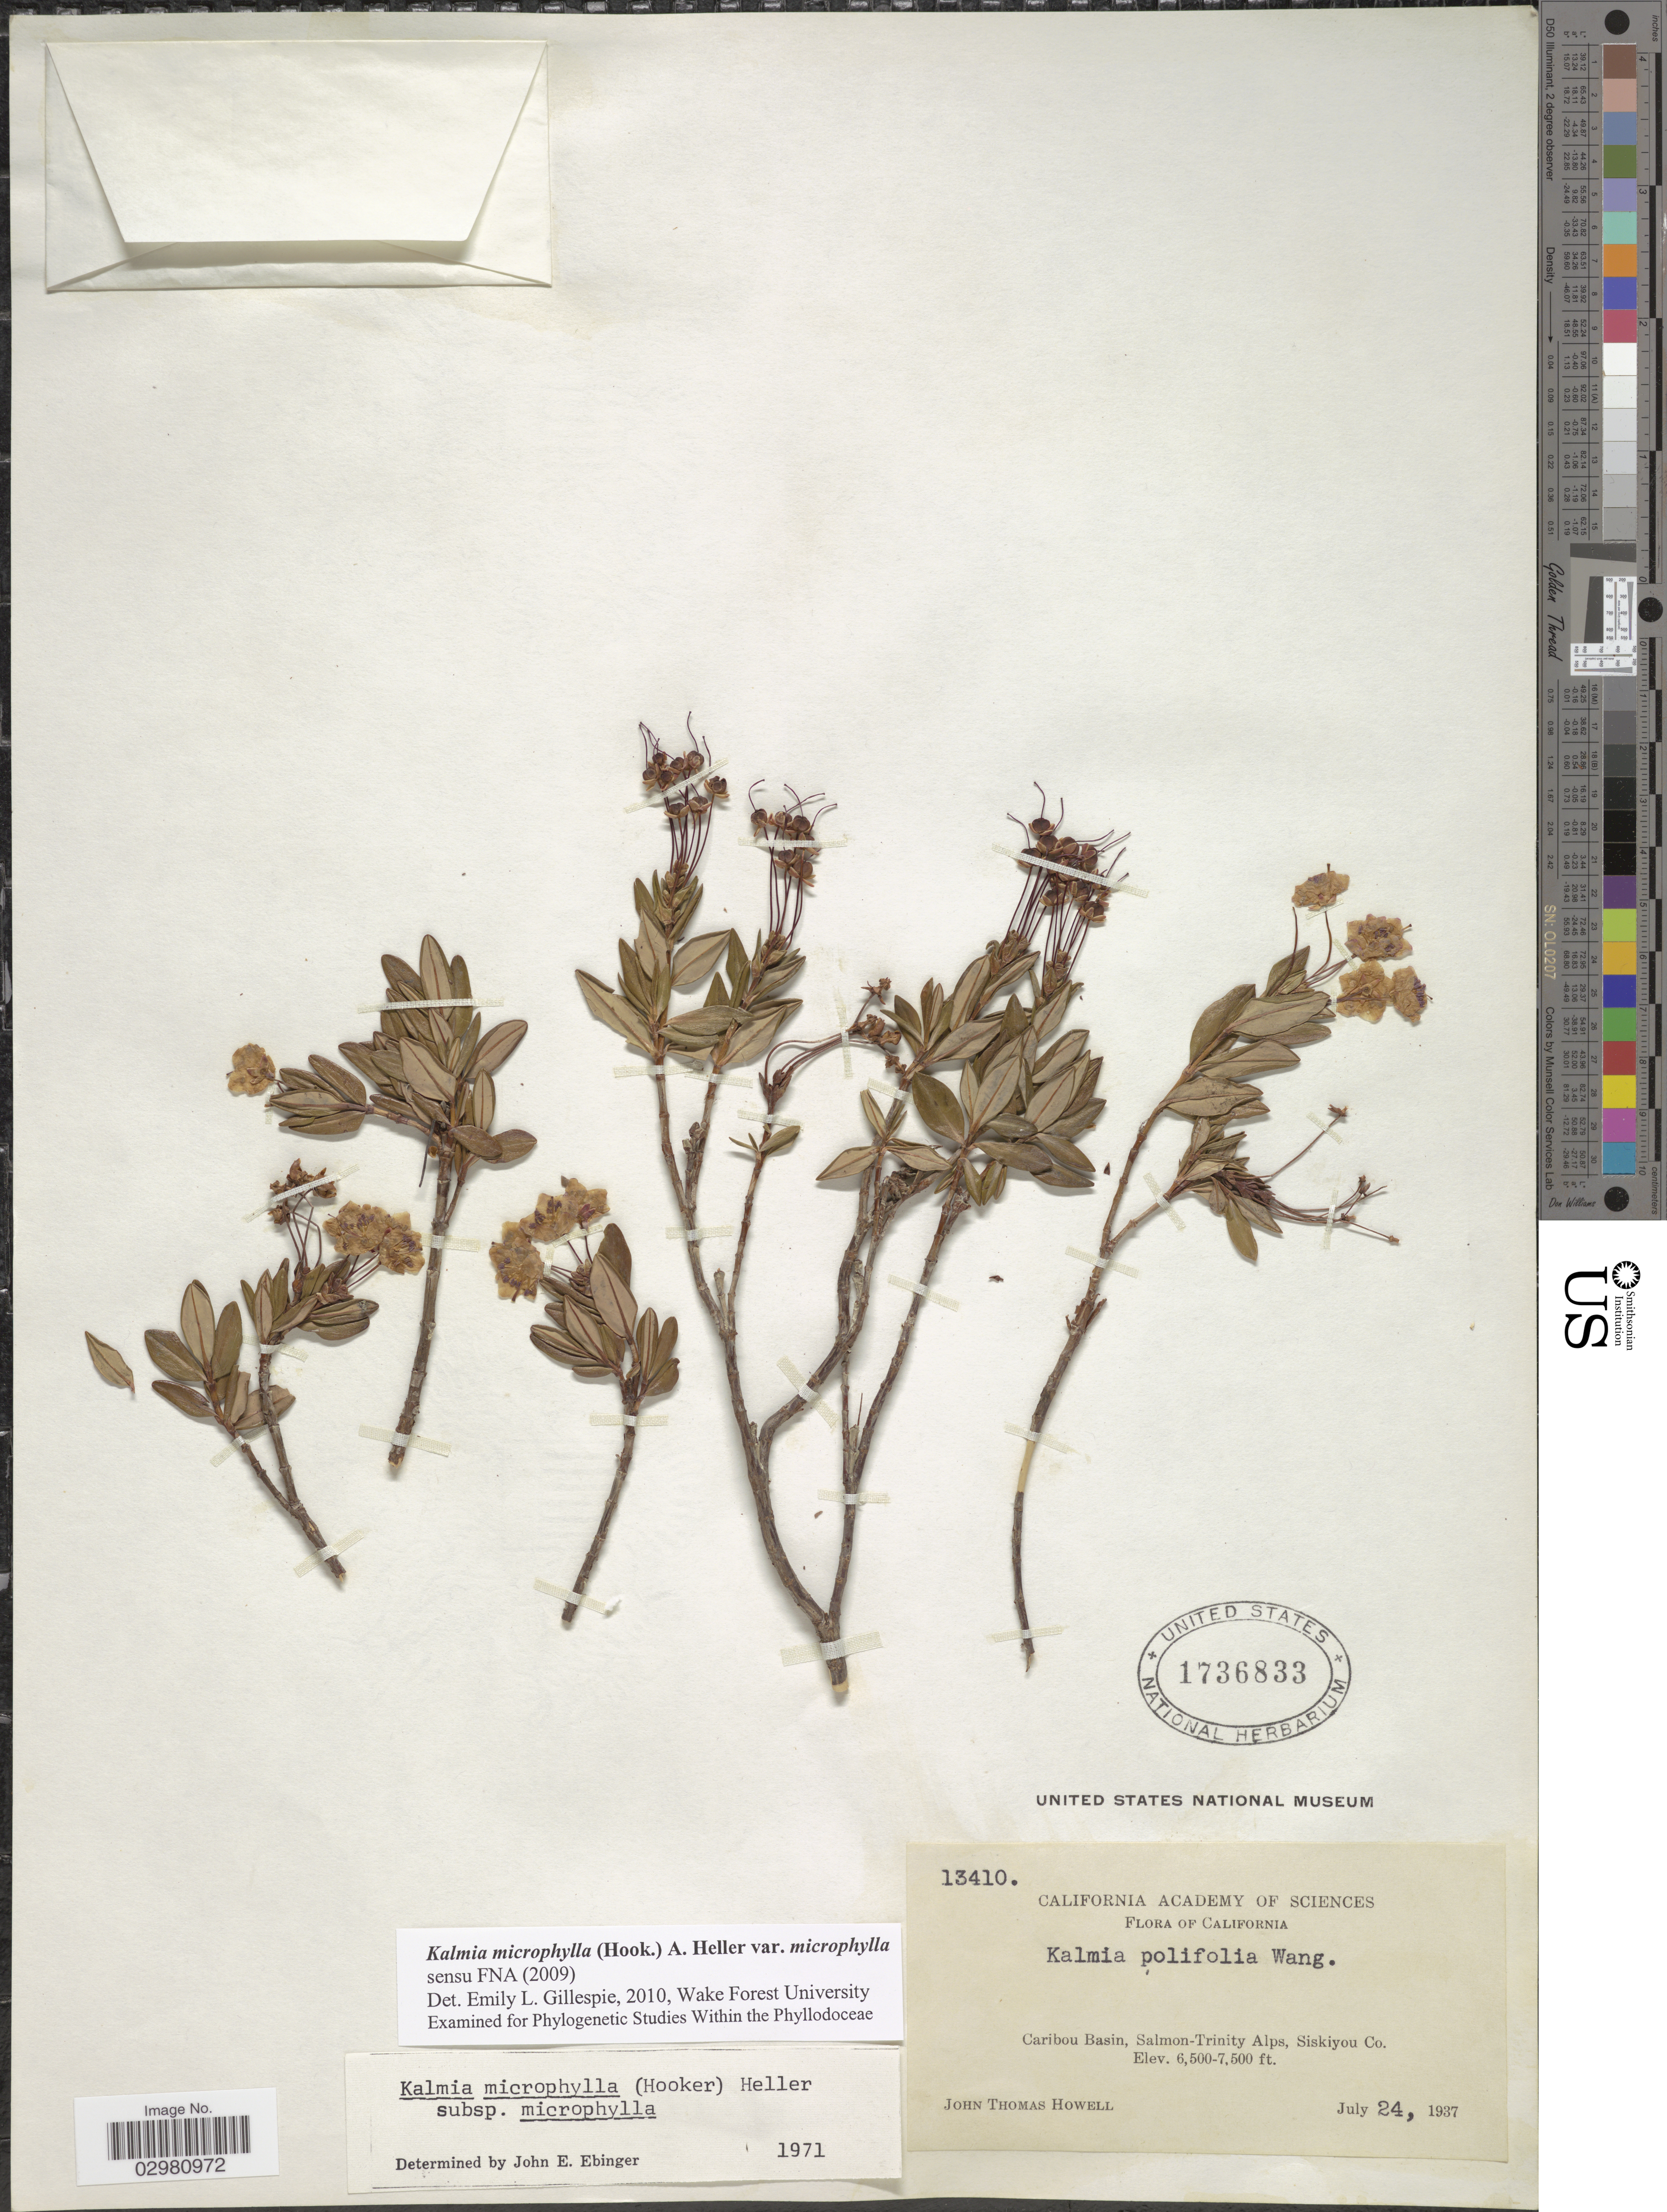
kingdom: Plantae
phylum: Tracheophyta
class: Magnoliopsida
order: Ericales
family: Ericaceae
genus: Kalmia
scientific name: Kalmia microphylla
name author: (Hook.) A. Heller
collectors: J. T. Howell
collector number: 13410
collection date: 1937-07-24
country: United States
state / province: California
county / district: Siskiyou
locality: Caribou Basin, Salmon-Trinity Alps, Siskiyou Co.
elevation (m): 1981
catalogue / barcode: US 1736833